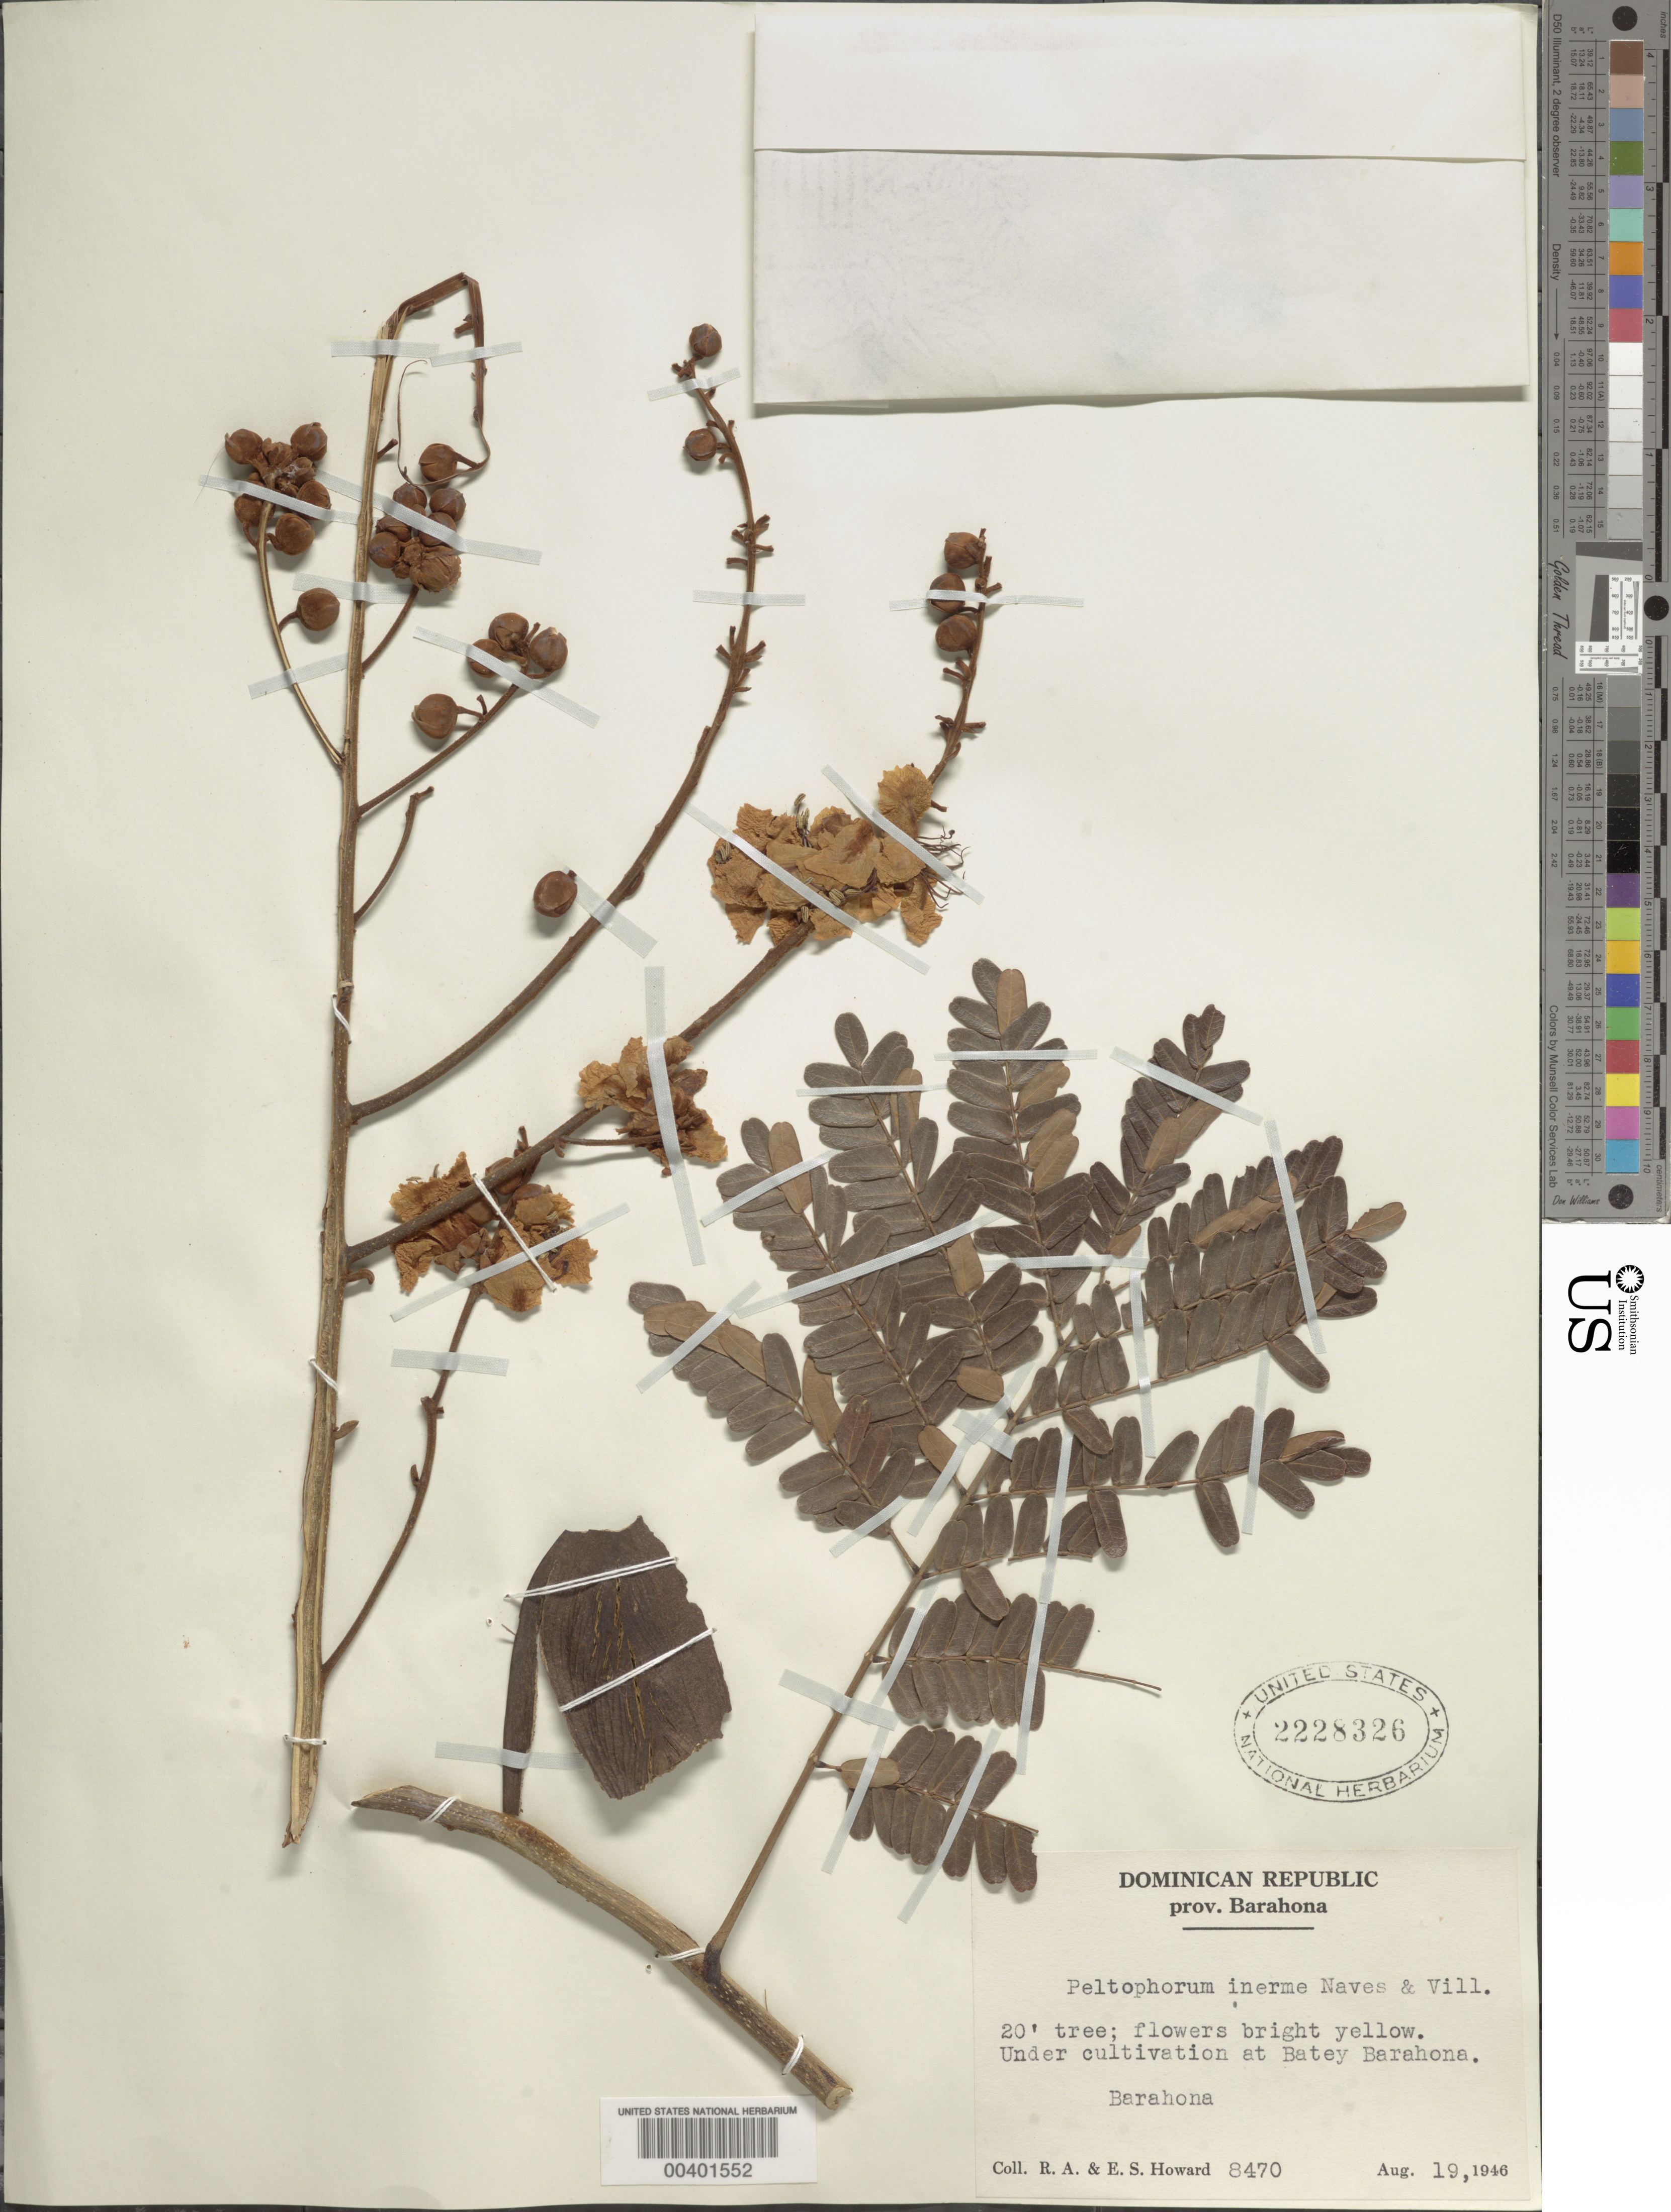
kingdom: Plantae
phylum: Tracheophyta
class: Magnoliopsida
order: Fabales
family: Fabaceae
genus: Peltophorum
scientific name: Peltophorum pterocarpum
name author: (DC.) Backer ex K. Heyne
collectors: R. A. Howard & E. S. Howard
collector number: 8470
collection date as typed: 19 Aug 1946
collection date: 1946-08-19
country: Dominican Republic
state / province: Barahona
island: Hispaniola Island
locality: Batey barahona, barahona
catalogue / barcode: US 2228326